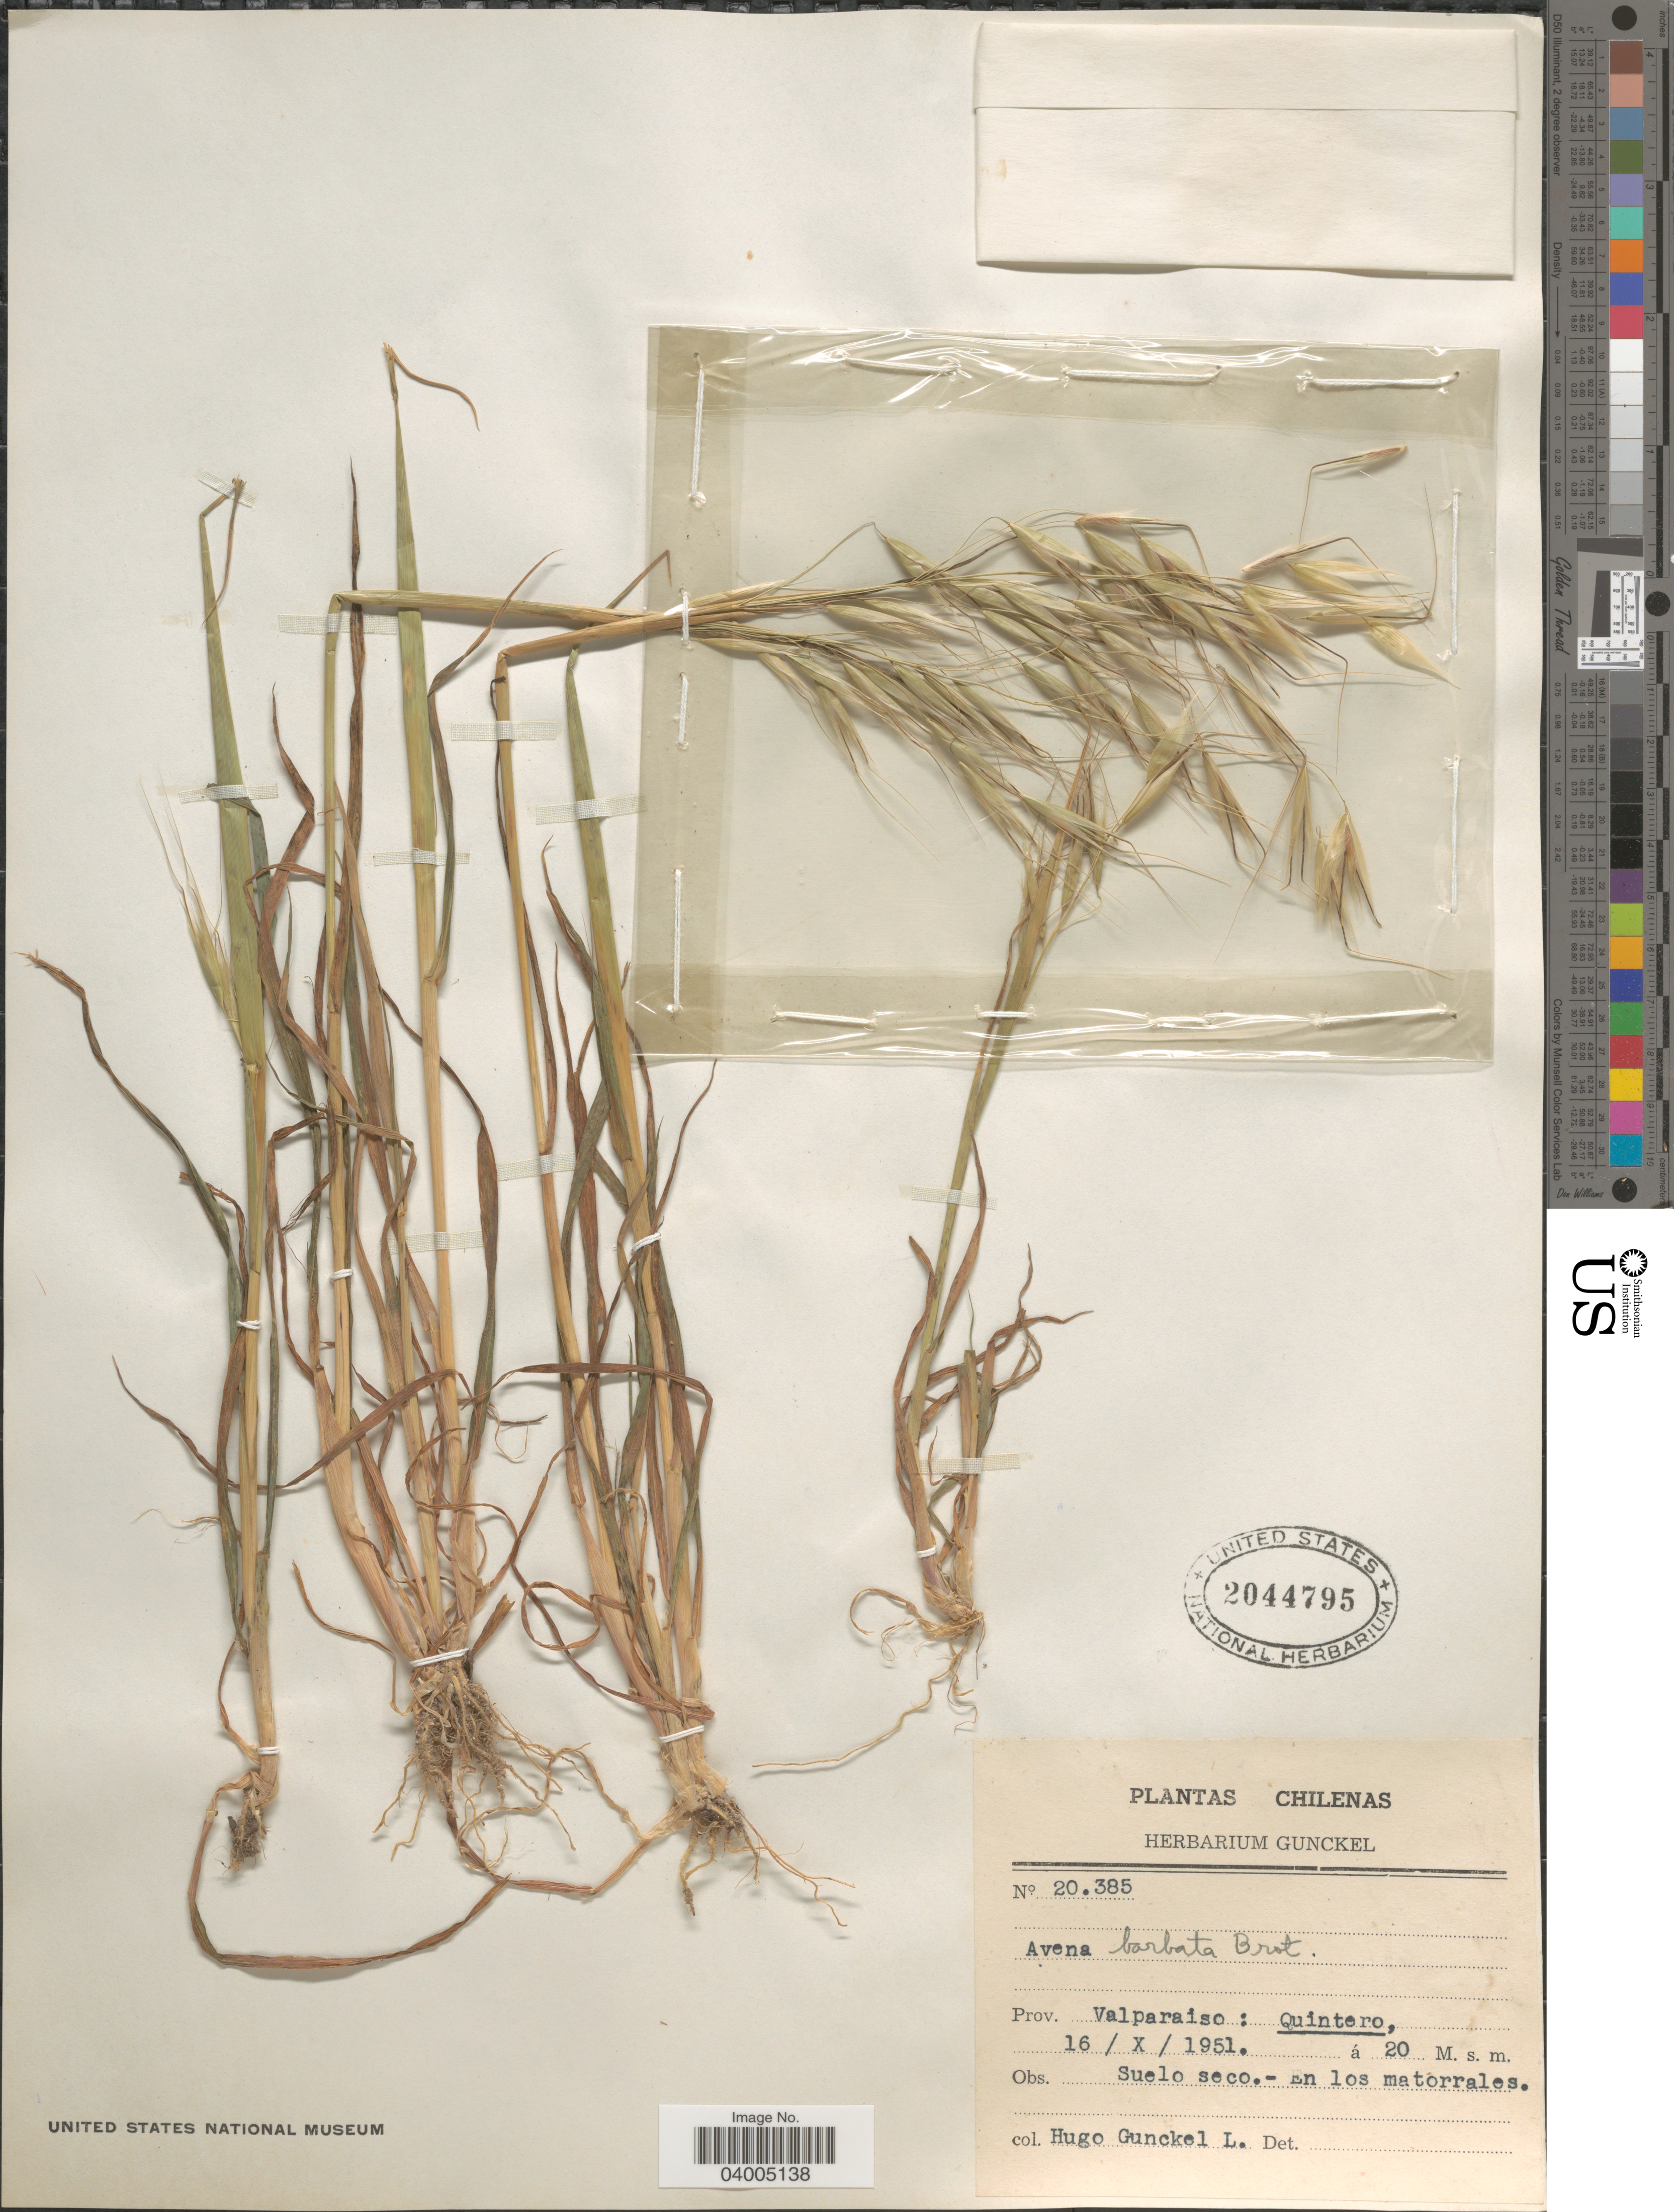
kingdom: Plantae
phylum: Tracheophyta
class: Liliopsida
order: Poales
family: Poaceae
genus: Avena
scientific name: Avena barbata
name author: Pott ex Link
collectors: H. Gunckel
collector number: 20385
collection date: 1951-10-16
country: Chile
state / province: Valparaíso (V)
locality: Quintero.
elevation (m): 20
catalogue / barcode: US 2044795